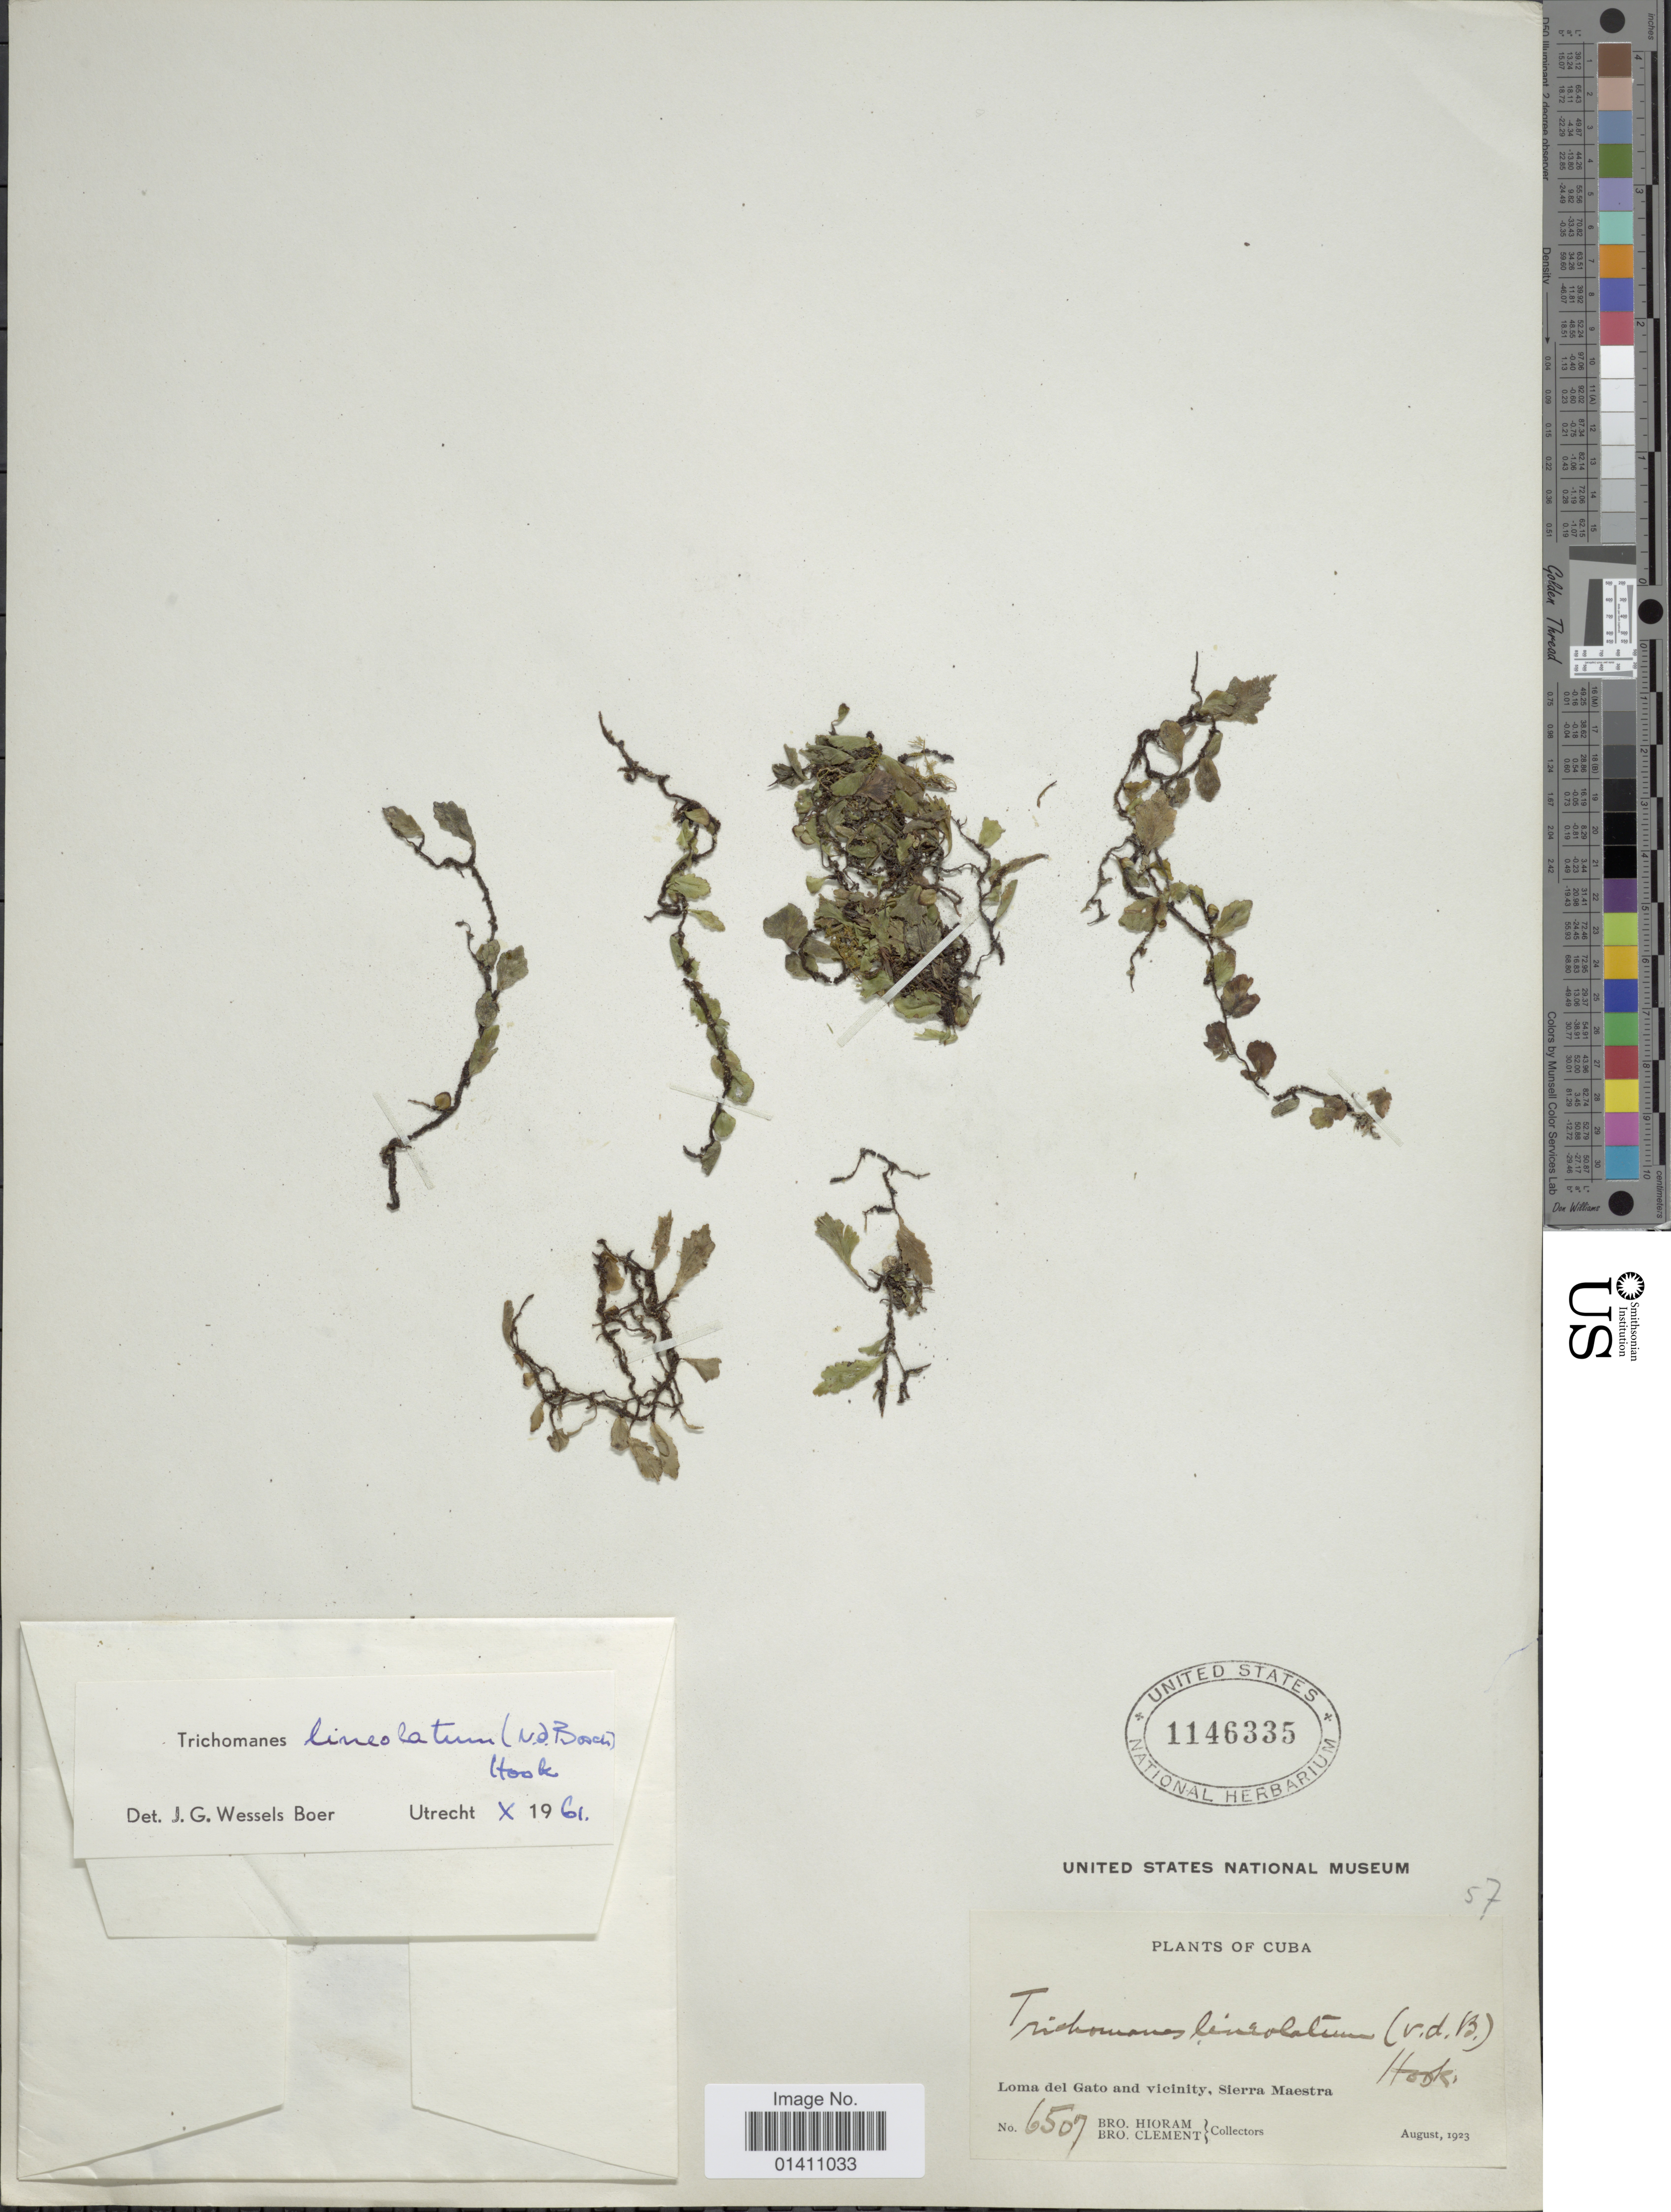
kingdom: Plantae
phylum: Tracheophyta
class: Polypodiopsida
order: Hymenophyllales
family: Hymenophyllaceae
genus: Didymoglossum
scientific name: Didymoglossum lineolatum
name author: Bosch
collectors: Bro. Hioram & B. Clement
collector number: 6507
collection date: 1923-08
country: Cuba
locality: Loma del Gato and vicinity, Sierra Maestra.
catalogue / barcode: US 1146335